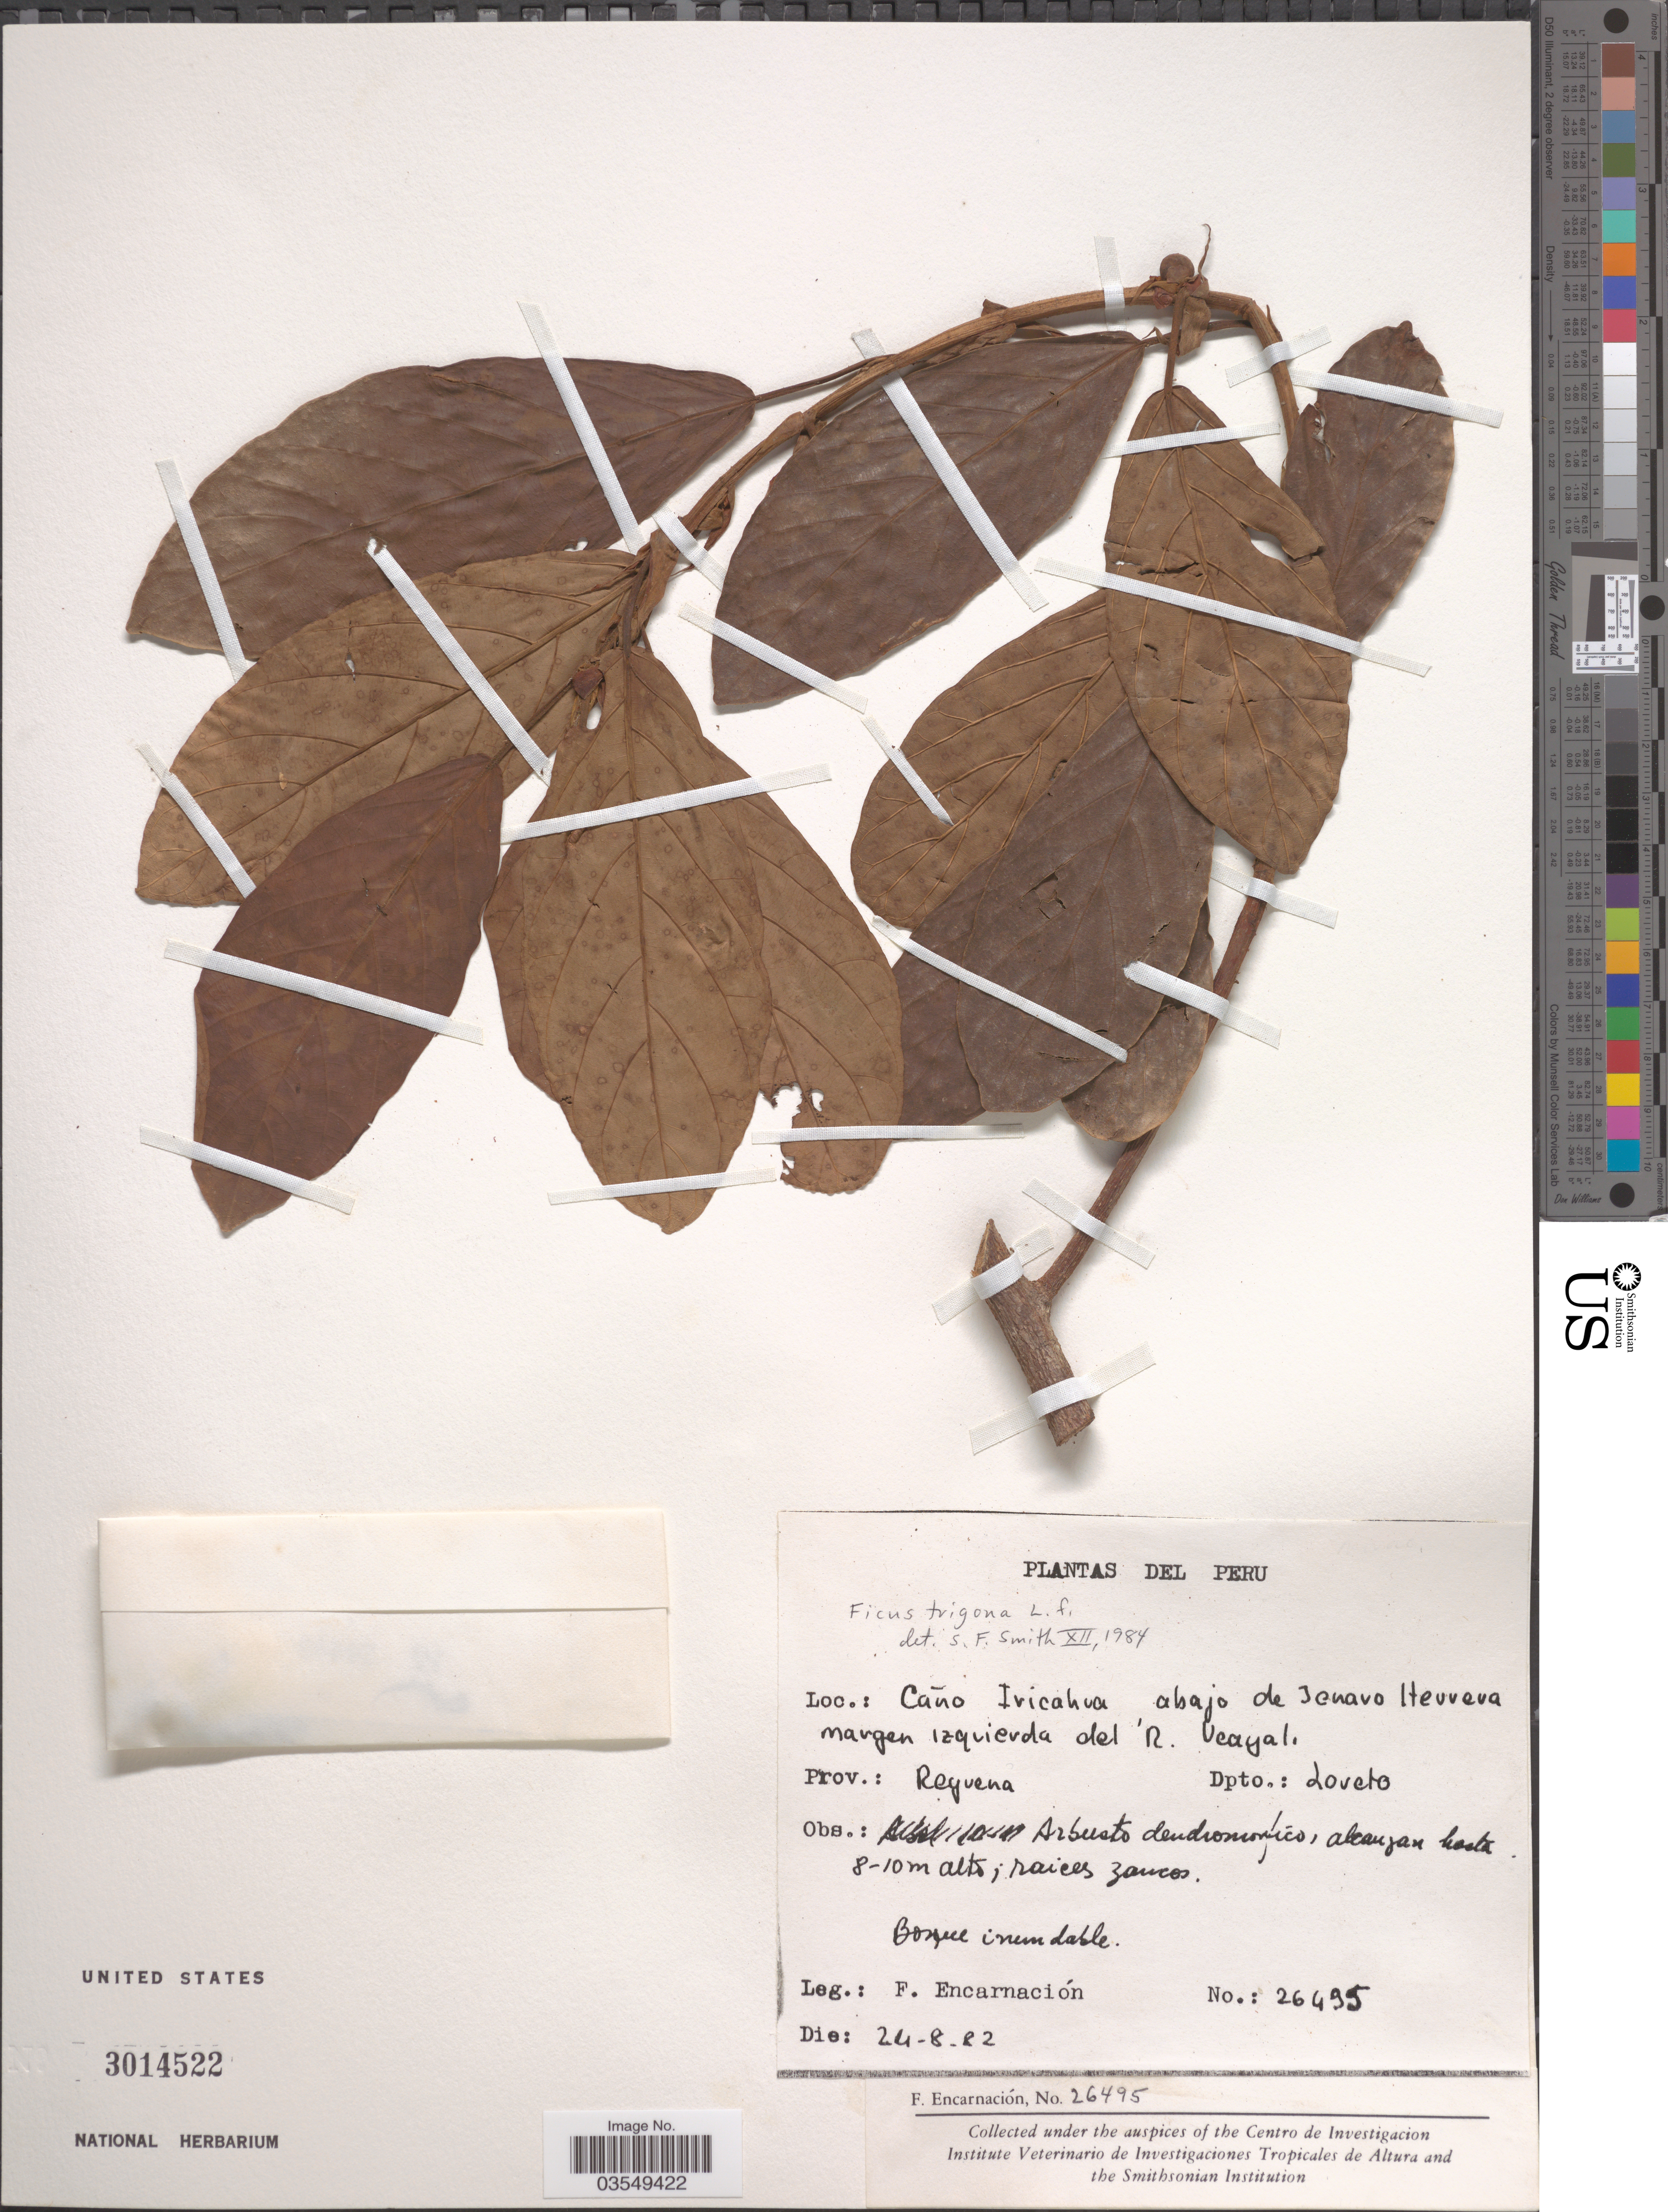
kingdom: Plantae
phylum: Tracheophyta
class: Magnoliopsida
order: Rosales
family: Moraceae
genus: Ficus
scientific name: Ficus trigona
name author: L. f.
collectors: F. Encarnación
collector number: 26495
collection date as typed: Transcribed d/m/y: 24/8/82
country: Peru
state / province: Loreto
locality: Caño Iricahua, abajo de Jenaro Herrera margen izquierda del R. Ucayali. Prov.: Requena.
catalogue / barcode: US 3014522